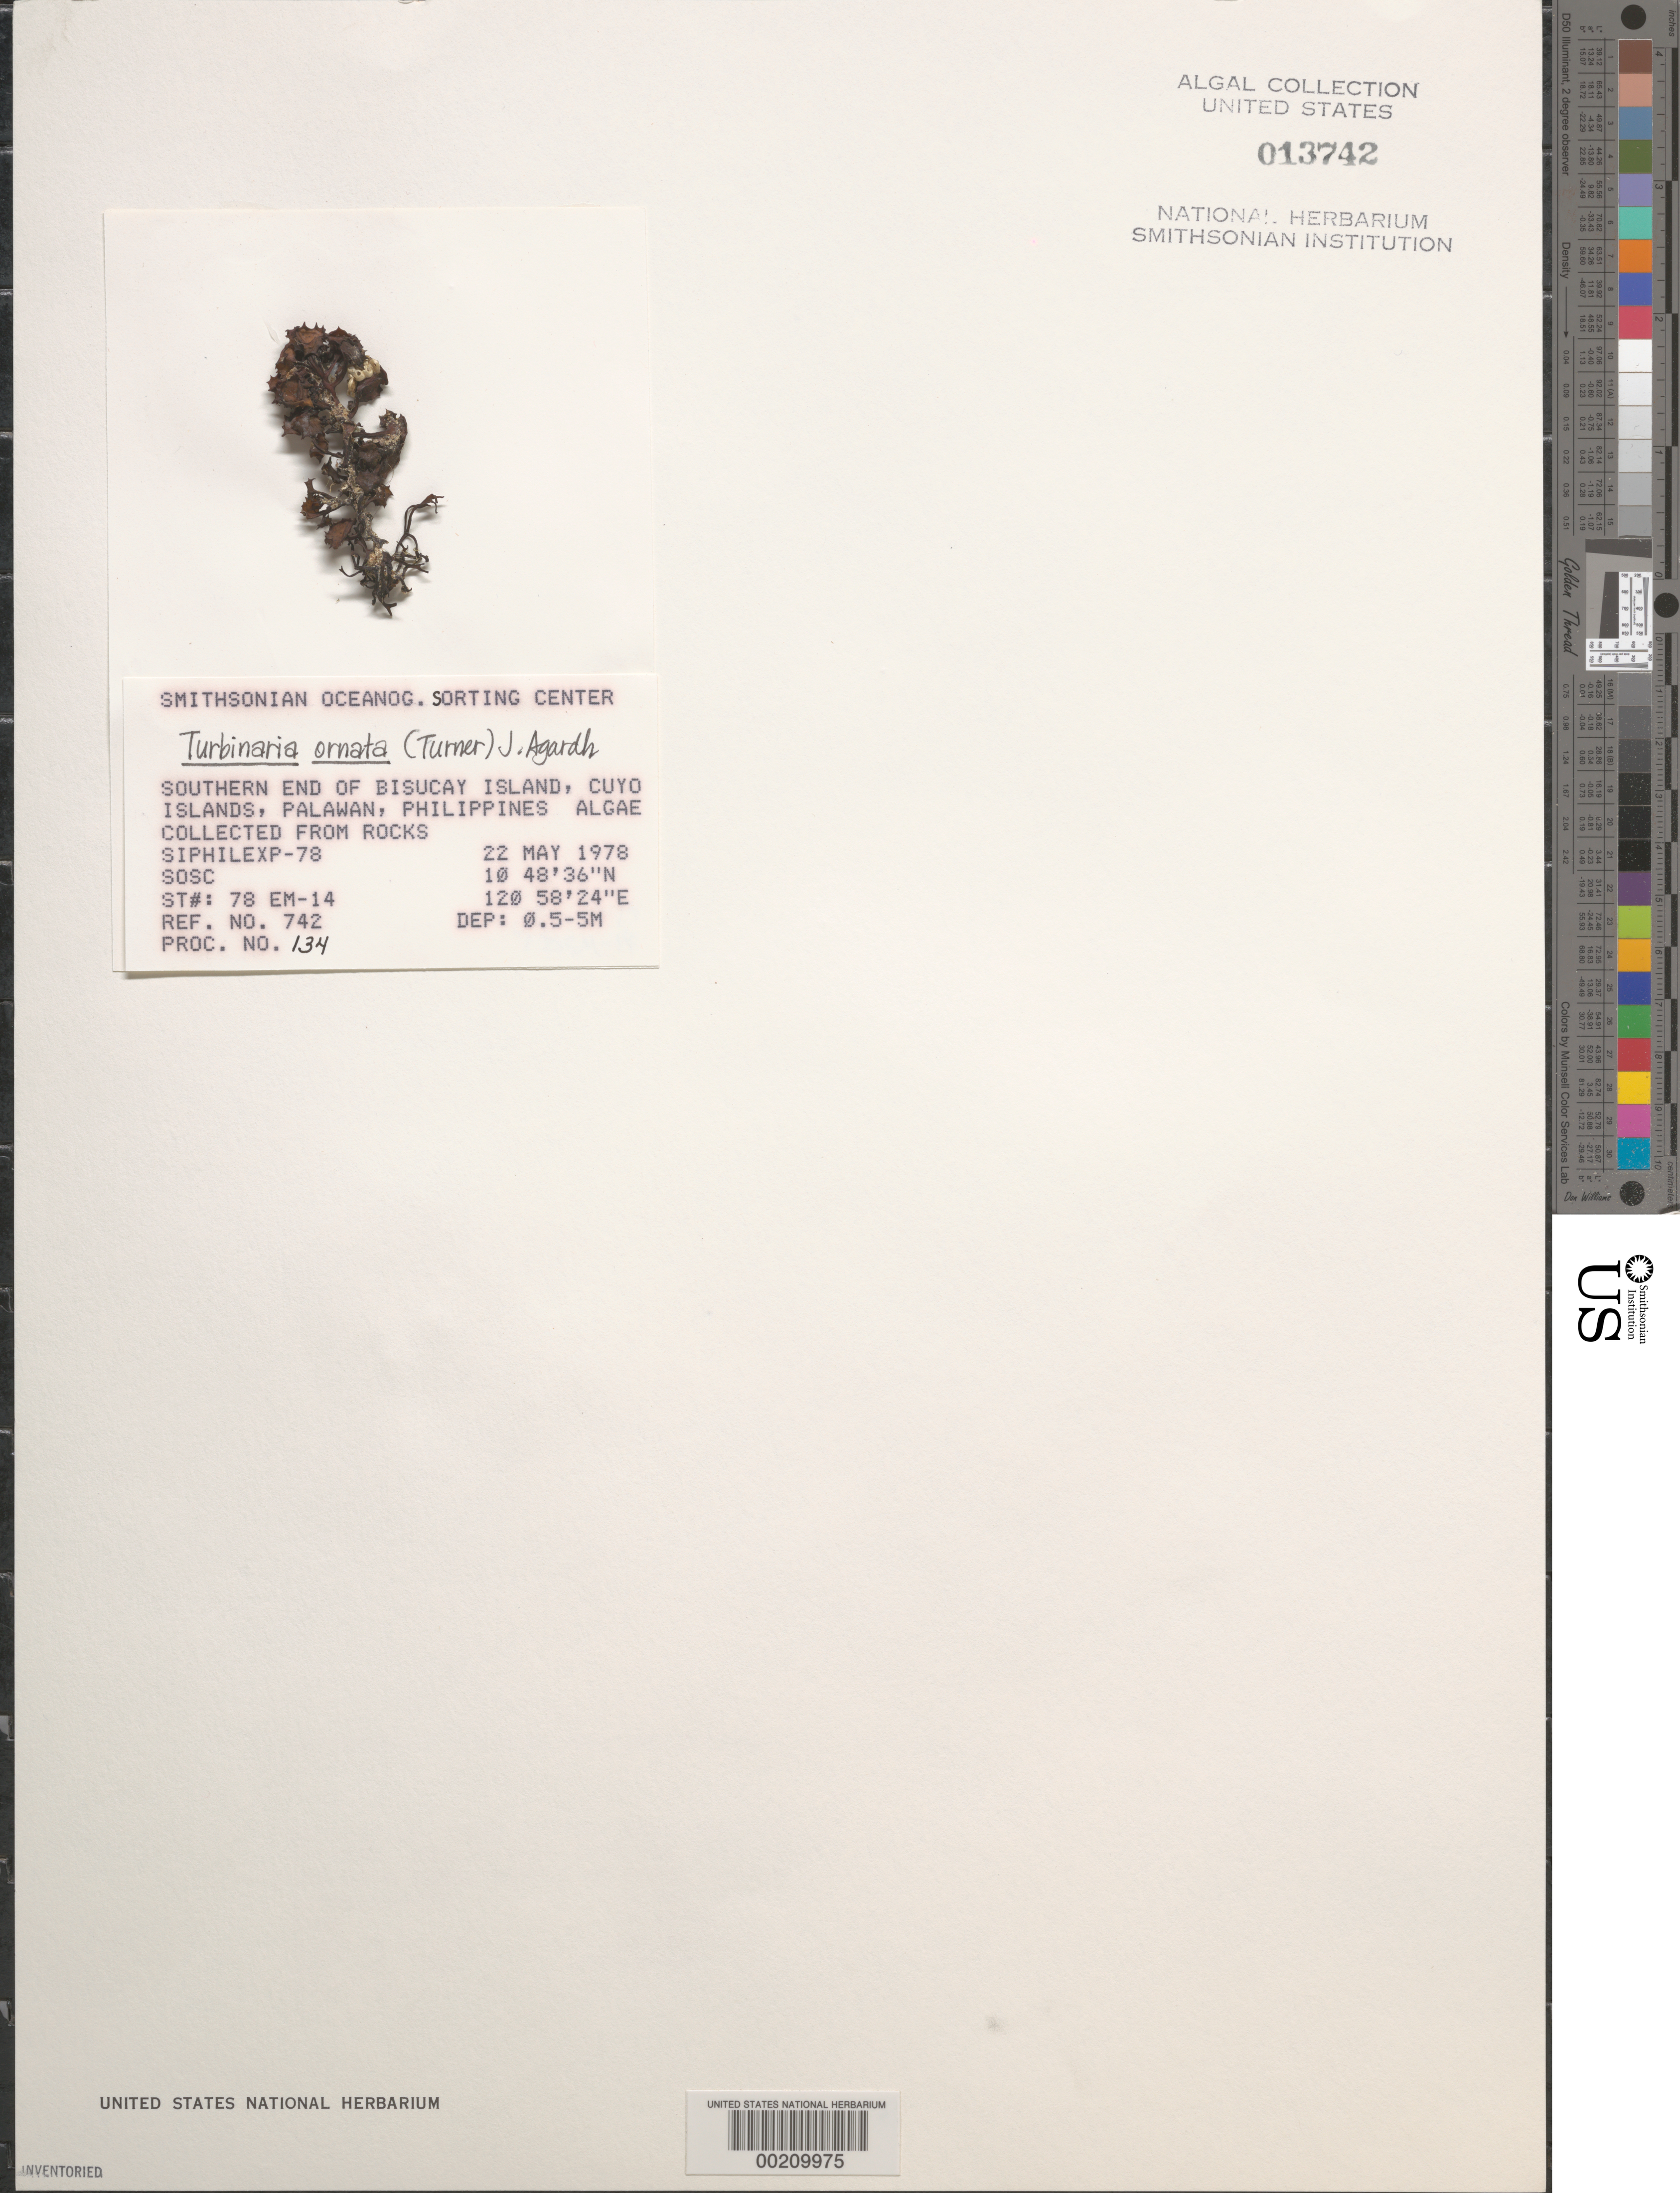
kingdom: Chromista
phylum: Ochrophyta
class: Phaeophyceae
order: Fucales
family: Sargassaceae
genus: Turbinaria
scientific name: Turbinaria ornata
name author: (Turner) J. Agardh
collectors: SOSC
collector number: Station 78 Em-14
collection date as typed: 22 May 1978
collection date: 1978-05-22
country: Philippines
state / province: Mimaropa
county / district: Palawan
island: Bisucay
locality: Southern end of island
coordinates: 10 48' 36" N, 120 58' 24" E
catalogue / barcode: US 13742